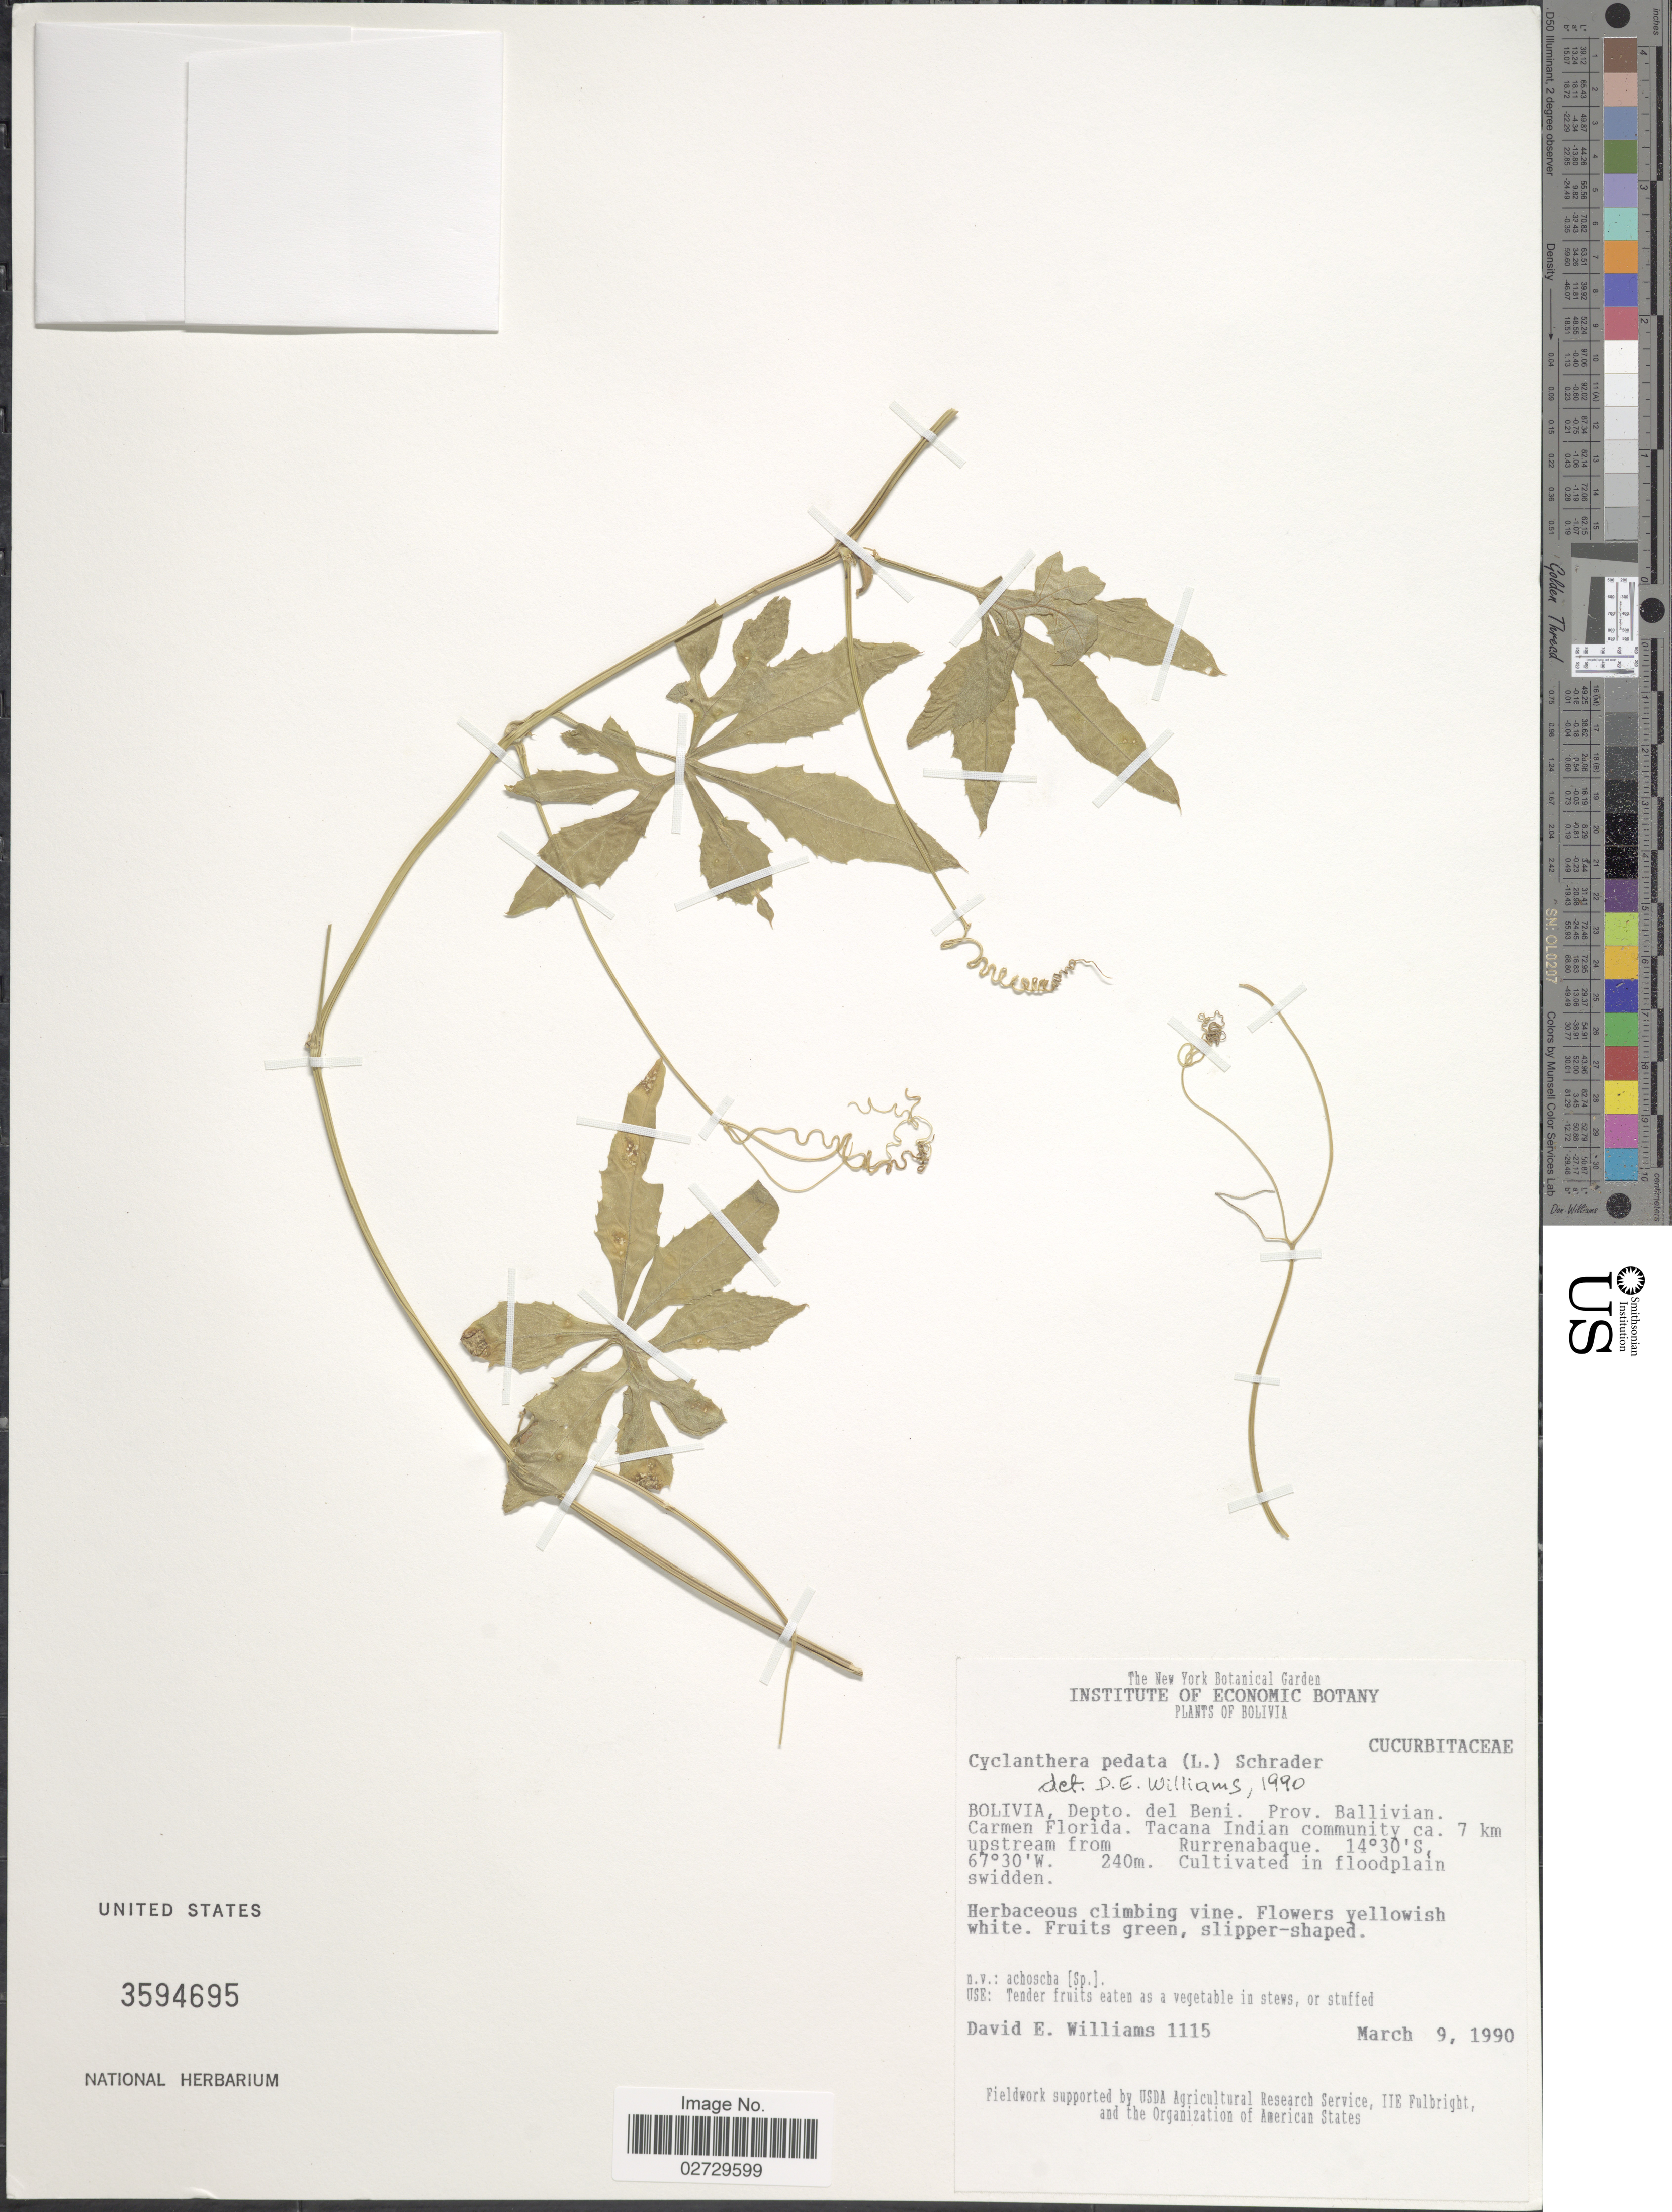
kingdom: Plantae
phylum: Tracheophyta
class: Magnoliopsida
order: Cucurbitales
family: Cucurbitaceae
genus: Cyclanthera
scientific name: Cyclanthera pedata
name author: (L.) Schrad.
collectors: D. E. Williams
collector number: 1115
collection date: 1990-03-09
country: Bolivia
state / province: Beni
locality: Depto. del Beni. Prov. Ballivian. Carmen Florida. Tacana Indian community, ca. 7 km upstream from Rurrenabaque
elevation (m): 240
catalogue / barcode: US 3594695